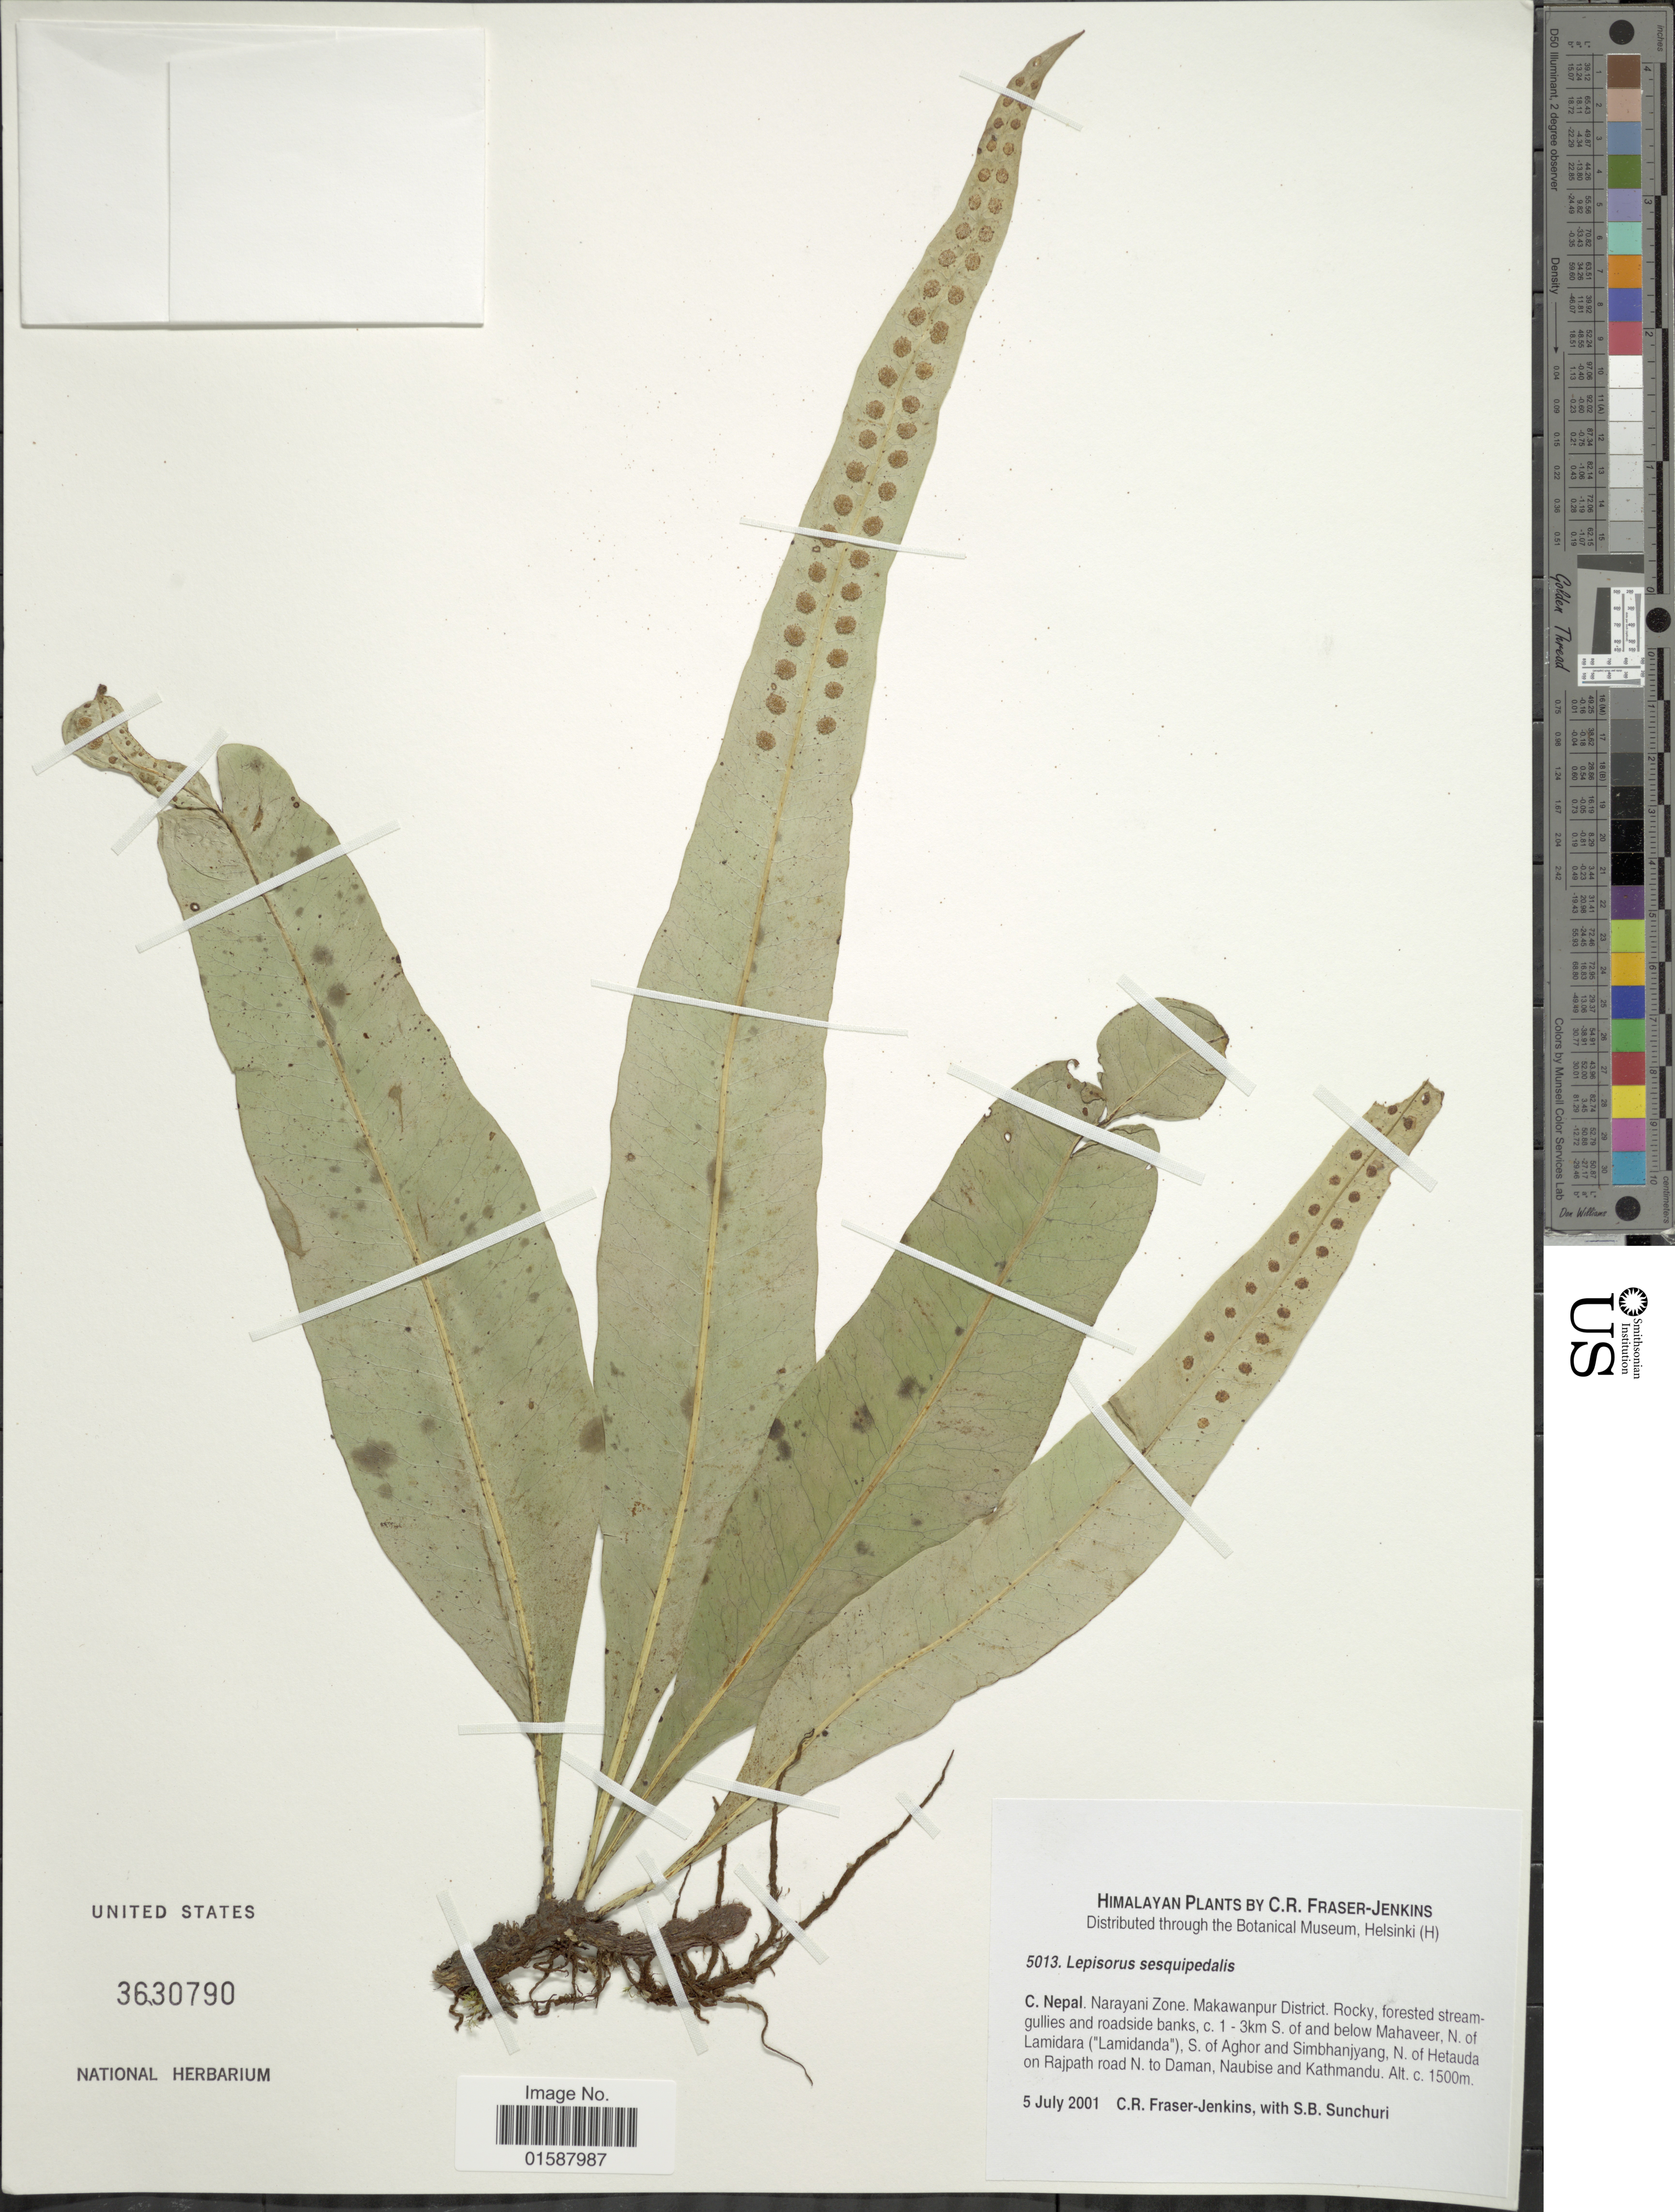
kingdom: Plantae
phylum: Tracheophyta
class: Polypodiopsida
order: Polypodiales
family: Polypodiaceae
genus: Lepisorus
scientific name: Lepisorus sesquipedalis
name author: (J. Sm.) Fraser-Jenk.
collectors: C. R. Fraser-Jenkins & S. Sunchuri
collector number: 5013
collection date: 2001-07-05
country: Nepal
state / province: Narayani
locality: Himalayan. C. Nepal. Makawanppur District. Rocky, forested streamgullies and roadside banks, c. 1-3km S. of and below Mahaveer, N. of Lamidara ("Lamidanda"), S. of Aghor and Simbhanjyang, N. of Hetauda on Rajpath road N. to Daman, Naubise and Kathmandu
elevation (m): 1500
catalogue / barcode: US 3630790